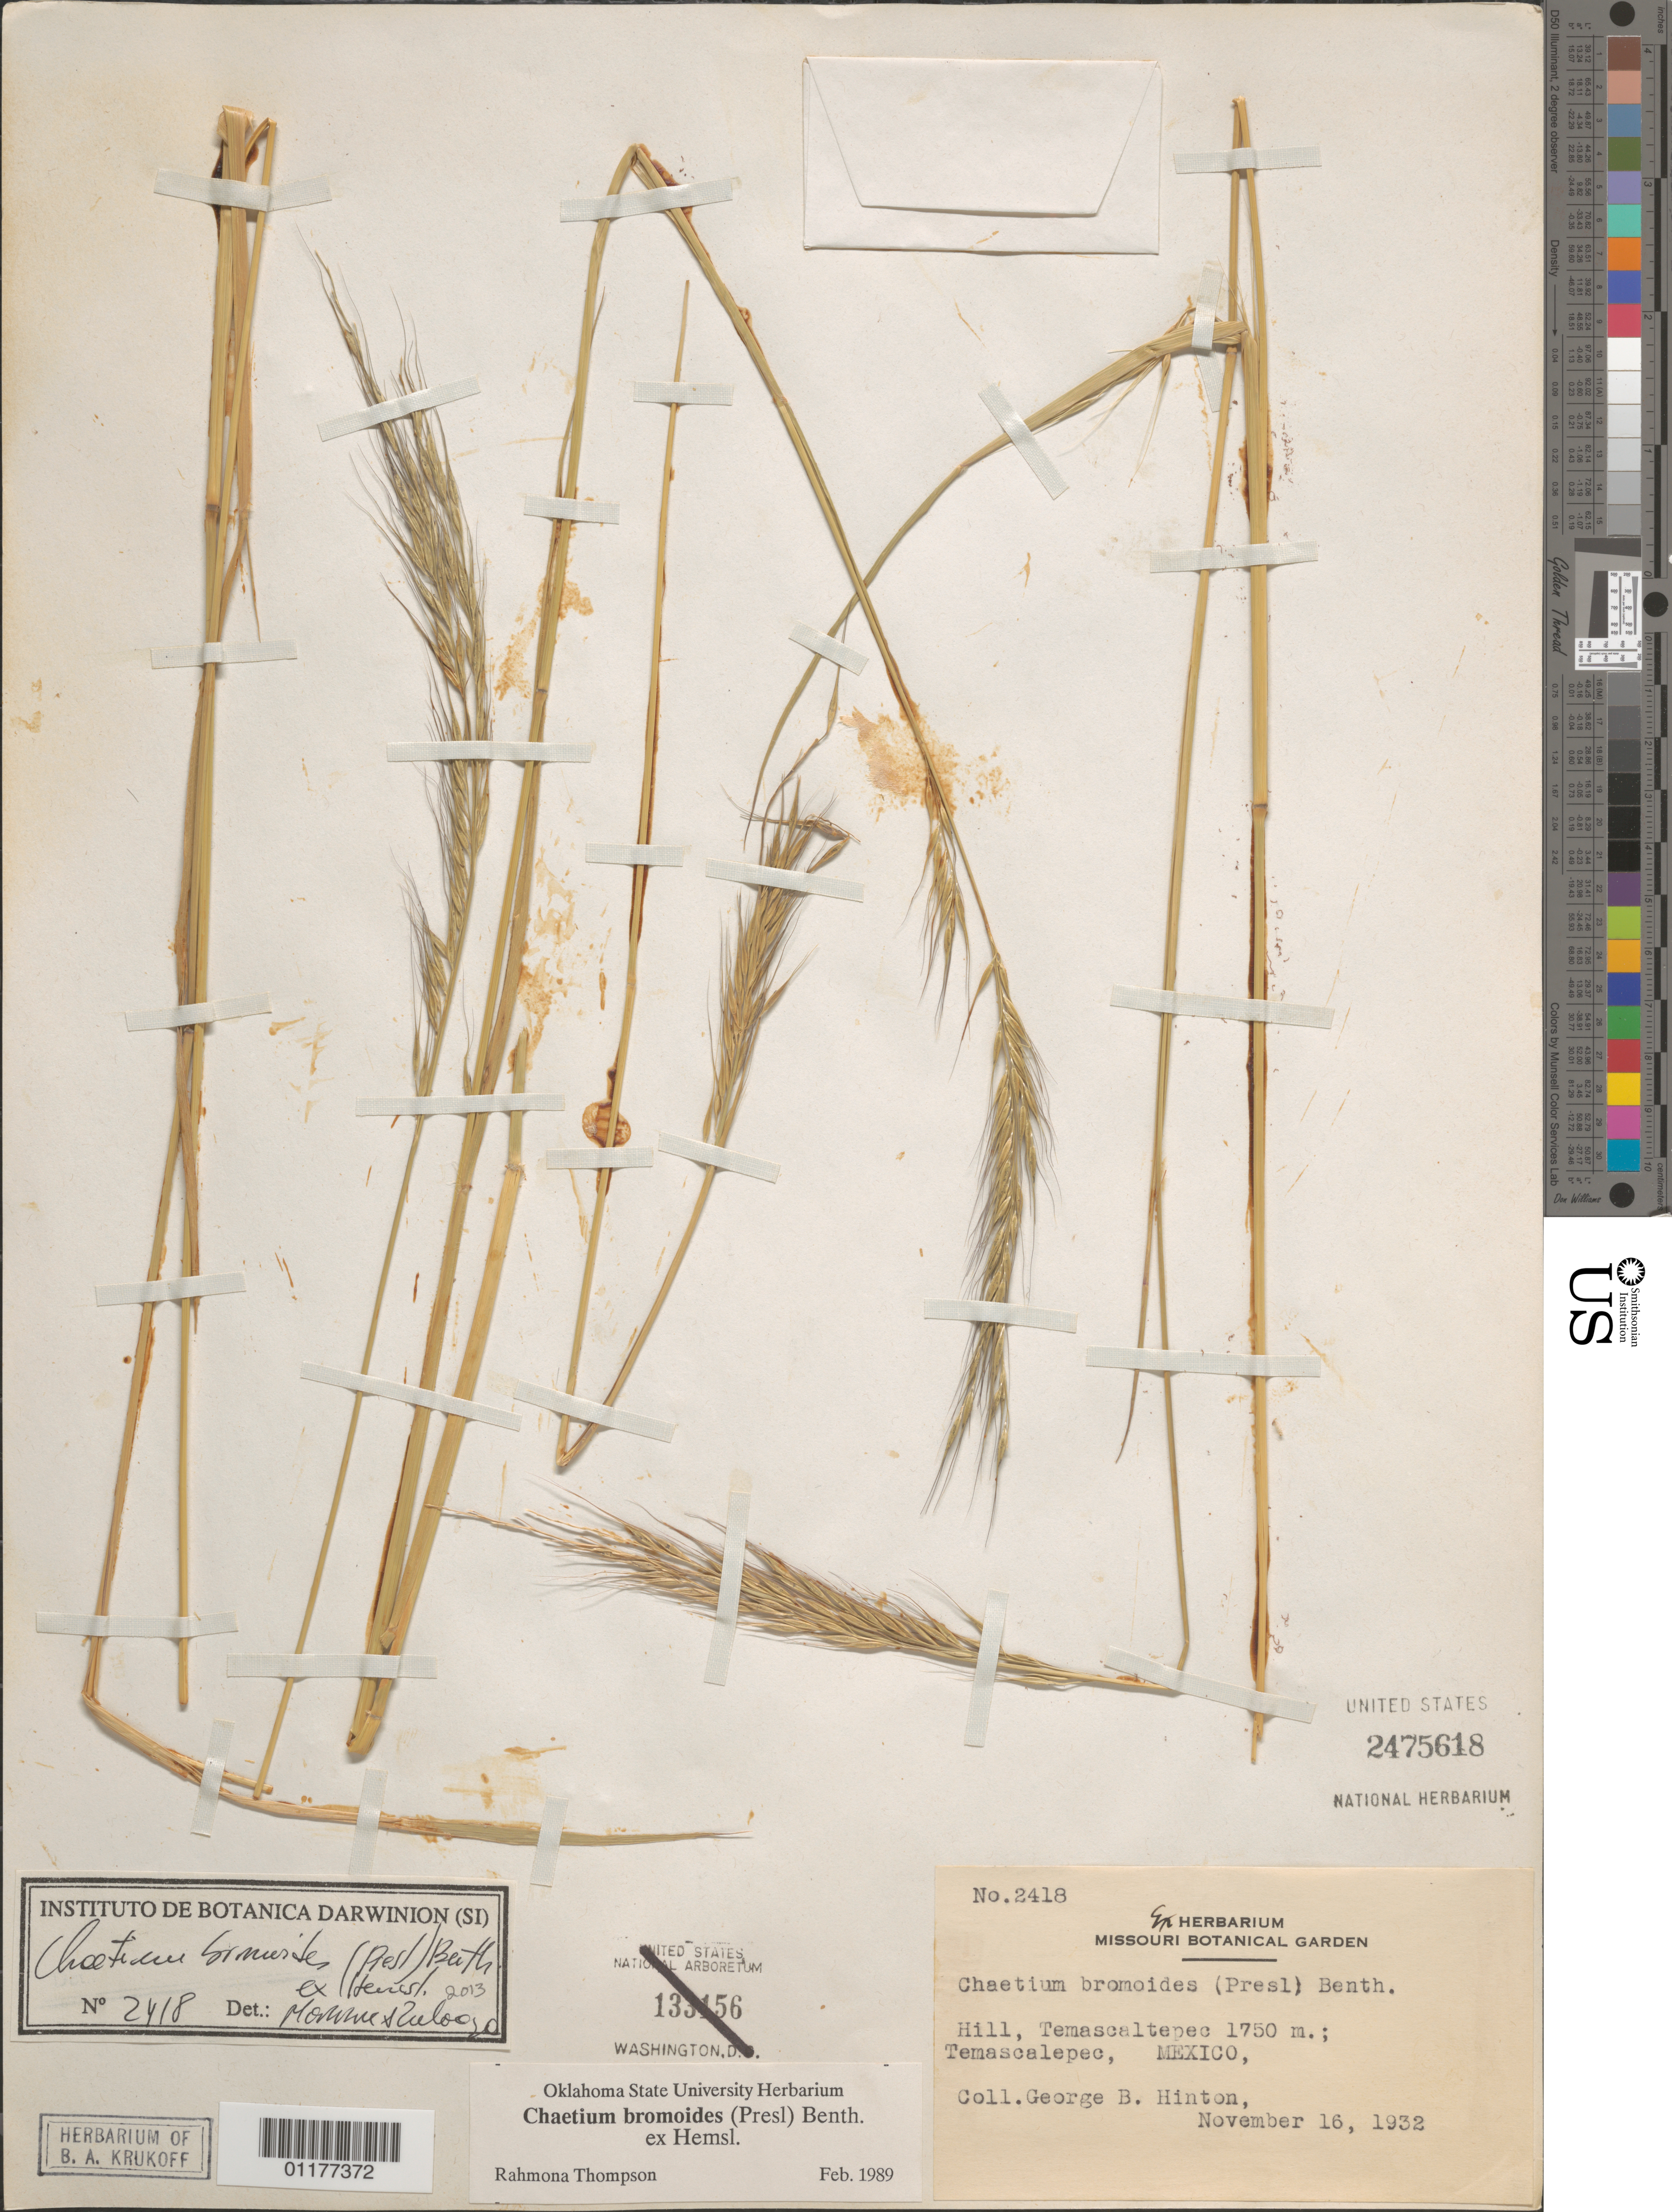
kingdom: Plantae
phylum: Tracheophyta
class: Liliopsida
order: Poales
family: Poaceae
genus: Chaetium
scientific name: Chaetium bromoides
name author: (J. Presl) Benth. ex Hemsl.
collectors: G. B. Hinton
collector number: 2418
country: Mexico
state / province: México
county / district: Temascaltepec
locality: Temascaltepec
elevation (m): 1750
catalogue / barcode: US 2475618